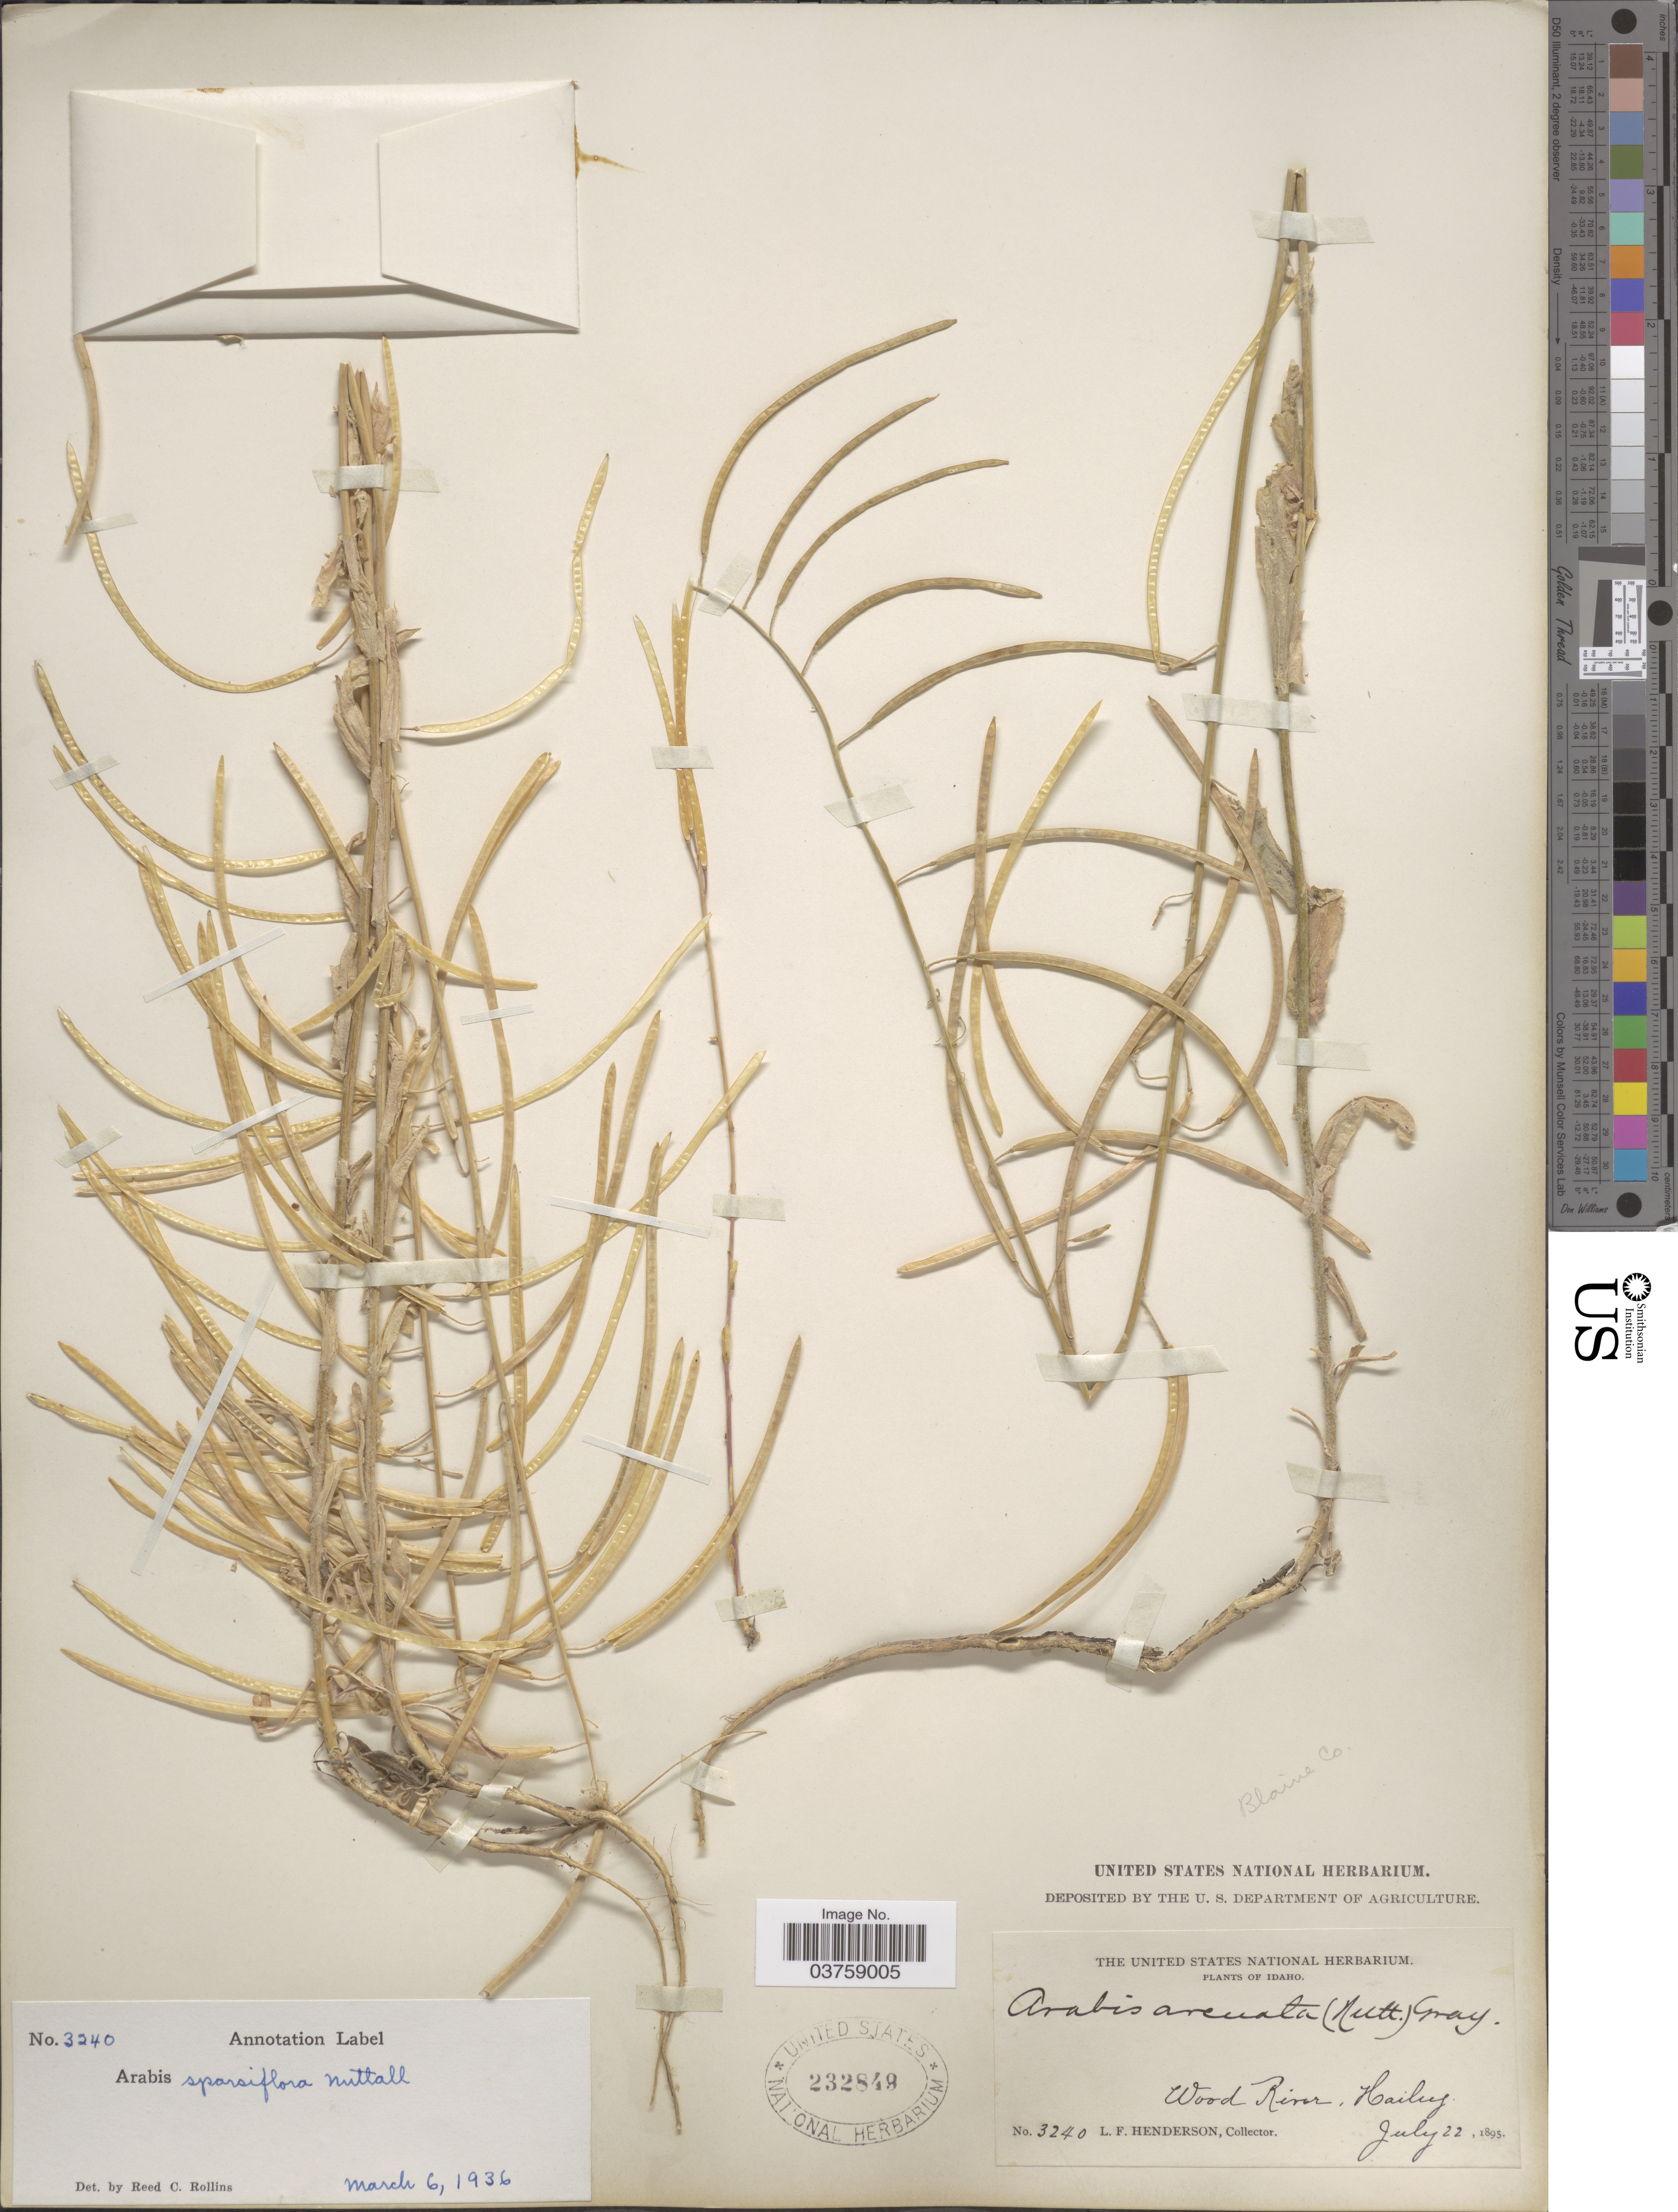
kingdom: Plantae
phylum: Tracheophyta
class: Magnoliopsida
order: Brassicales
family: Brassicaceae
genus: Arabis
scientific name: Arabis sparsiflora var. subvillosa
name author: (S. Watson) Rollins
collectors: L. Henderson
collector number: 3240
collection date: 1895-07-22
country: United States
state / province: Idaho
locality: Wood River, Hailey.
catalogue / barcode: US 323849